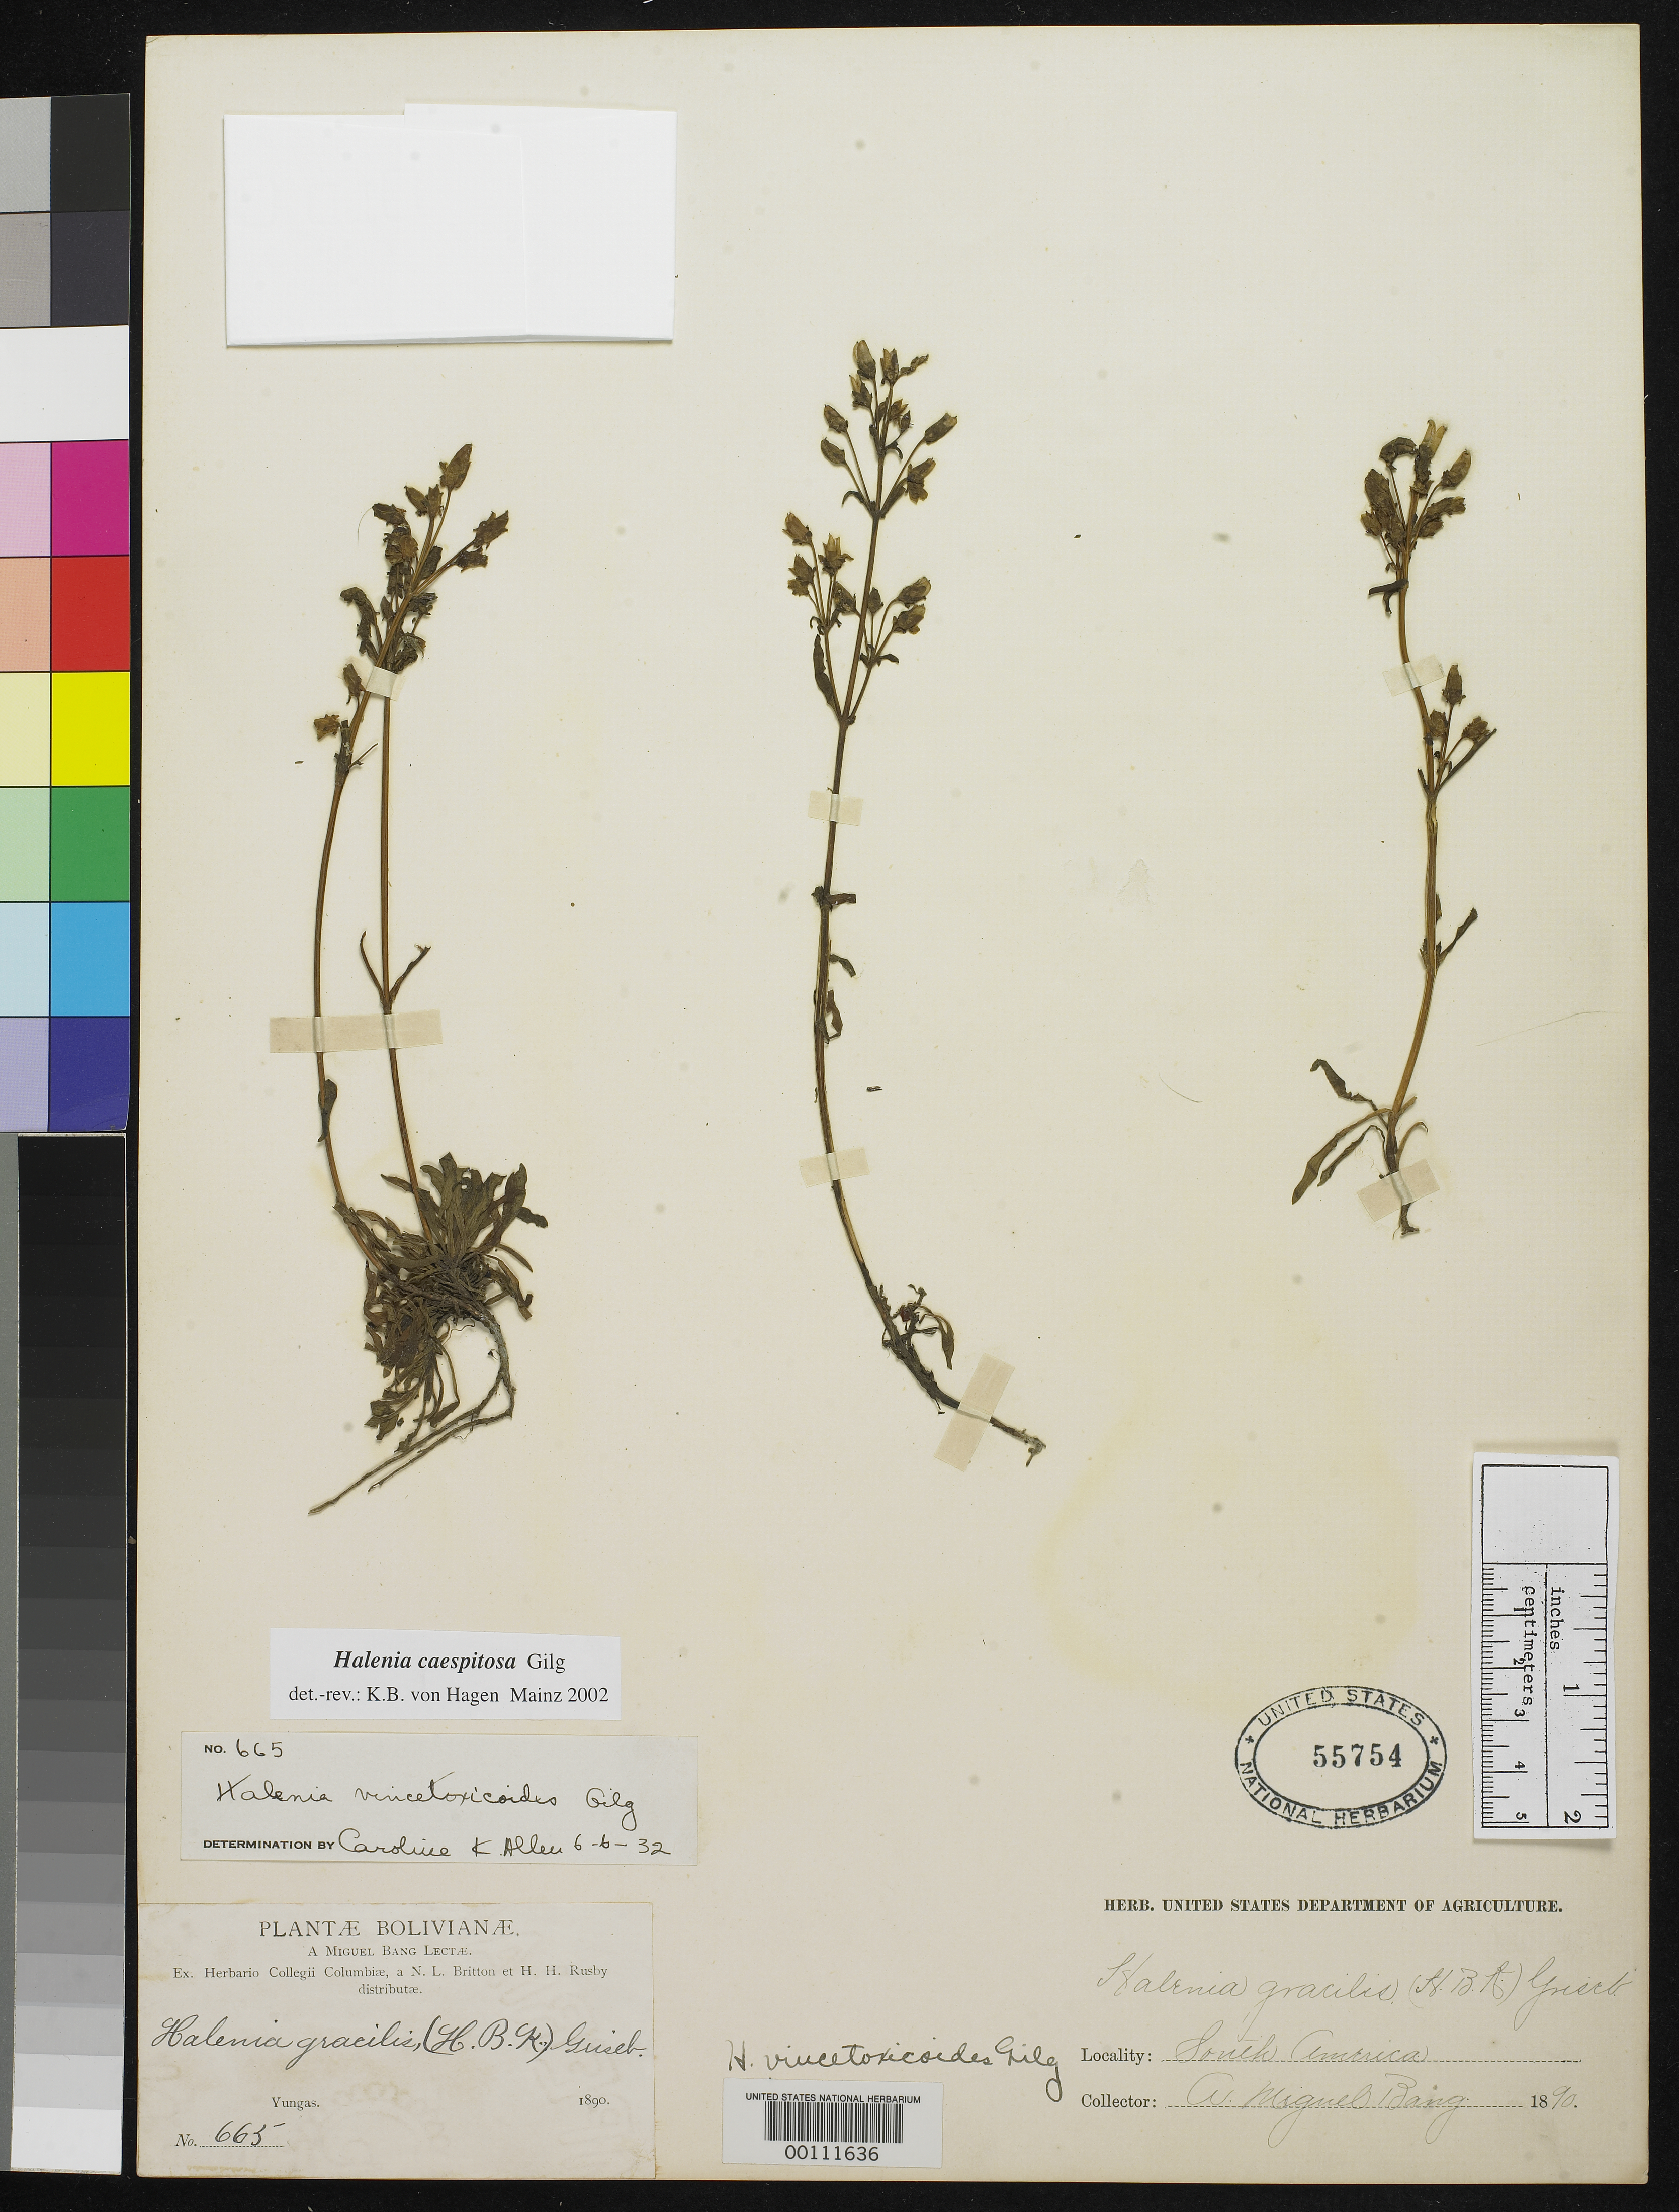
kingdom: Plantae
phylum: Tracheophyta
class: Magnoliopsida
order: Gentianales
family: Gentianaceae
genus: Halenia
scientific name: Halenia vincetoxicoides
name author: Gilg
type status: Isosyntype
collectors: M. Bang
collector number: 665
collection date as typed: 1890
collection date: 1890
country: Bolivia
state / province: La Paz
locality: Yungas.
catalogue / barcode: US 55754